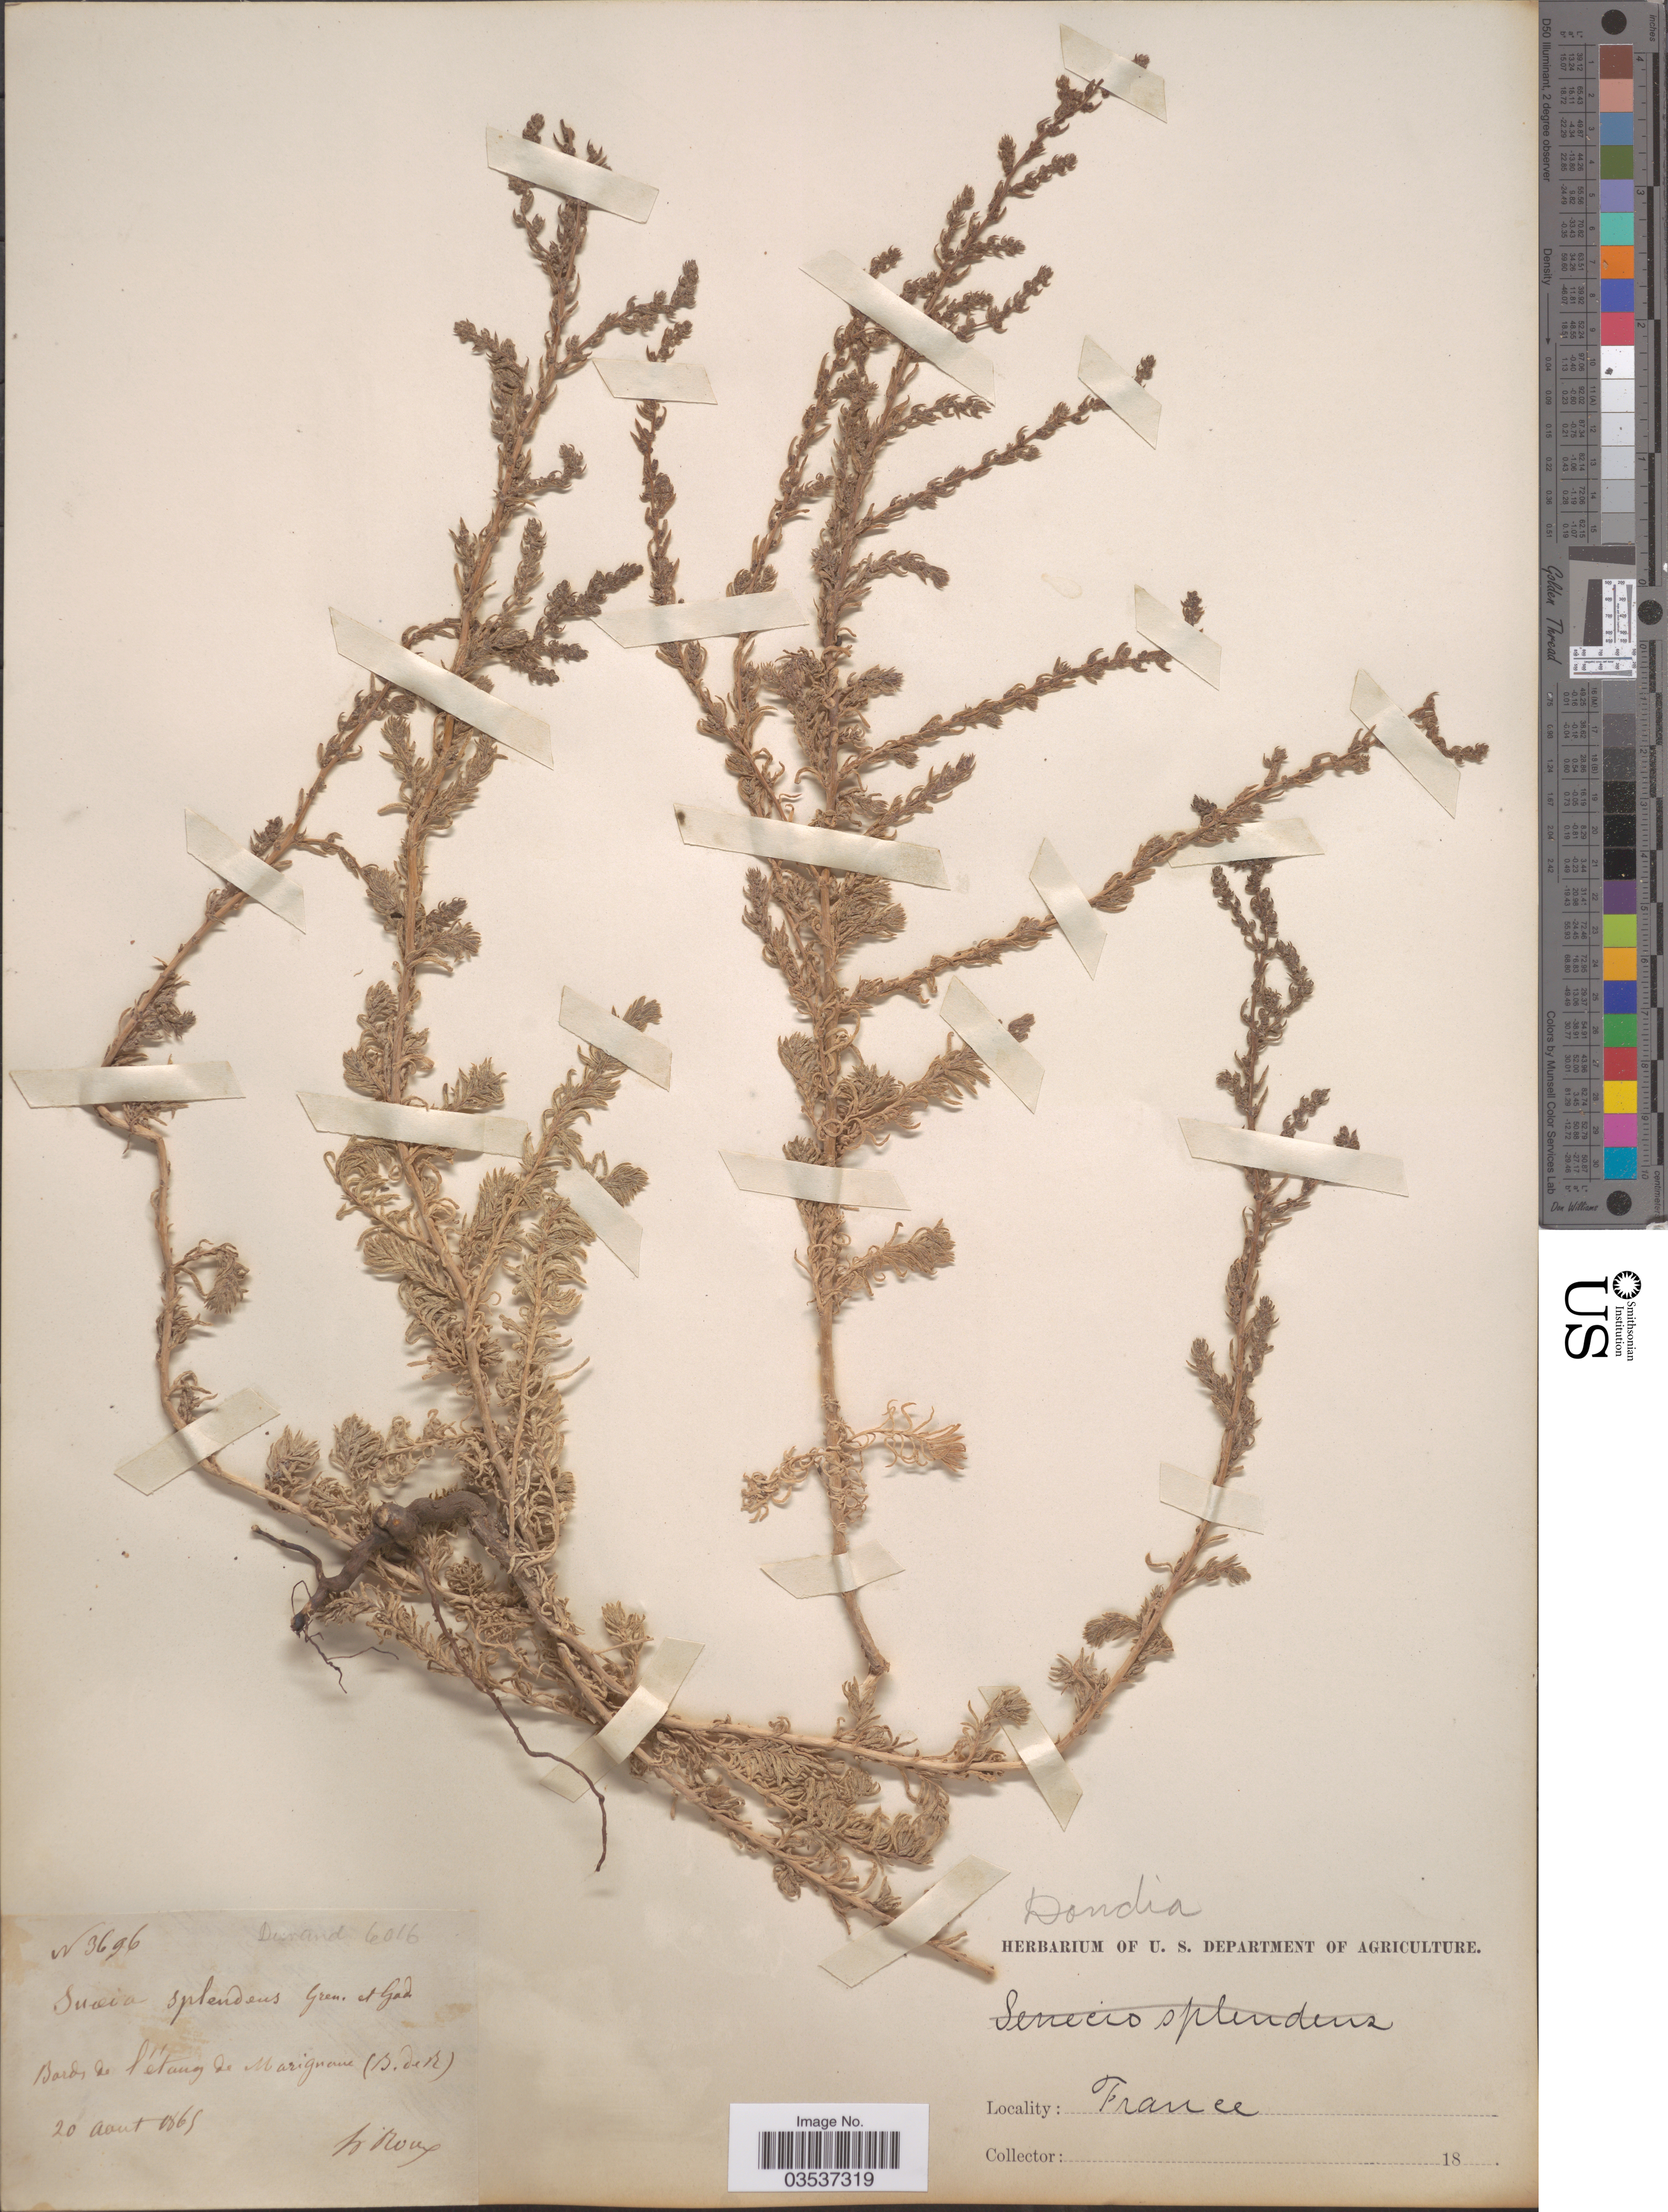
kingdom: Plantae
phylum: Tracheophyta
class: Magnoliopsida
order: Caryophyllales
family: Amaranthaceae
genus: Suaeda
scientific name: Suaeda sp.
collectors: N. Roux & Durand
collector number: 3696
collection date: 1865-08-20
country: France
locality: Bords de l'étang de Marignane (B. dr R).